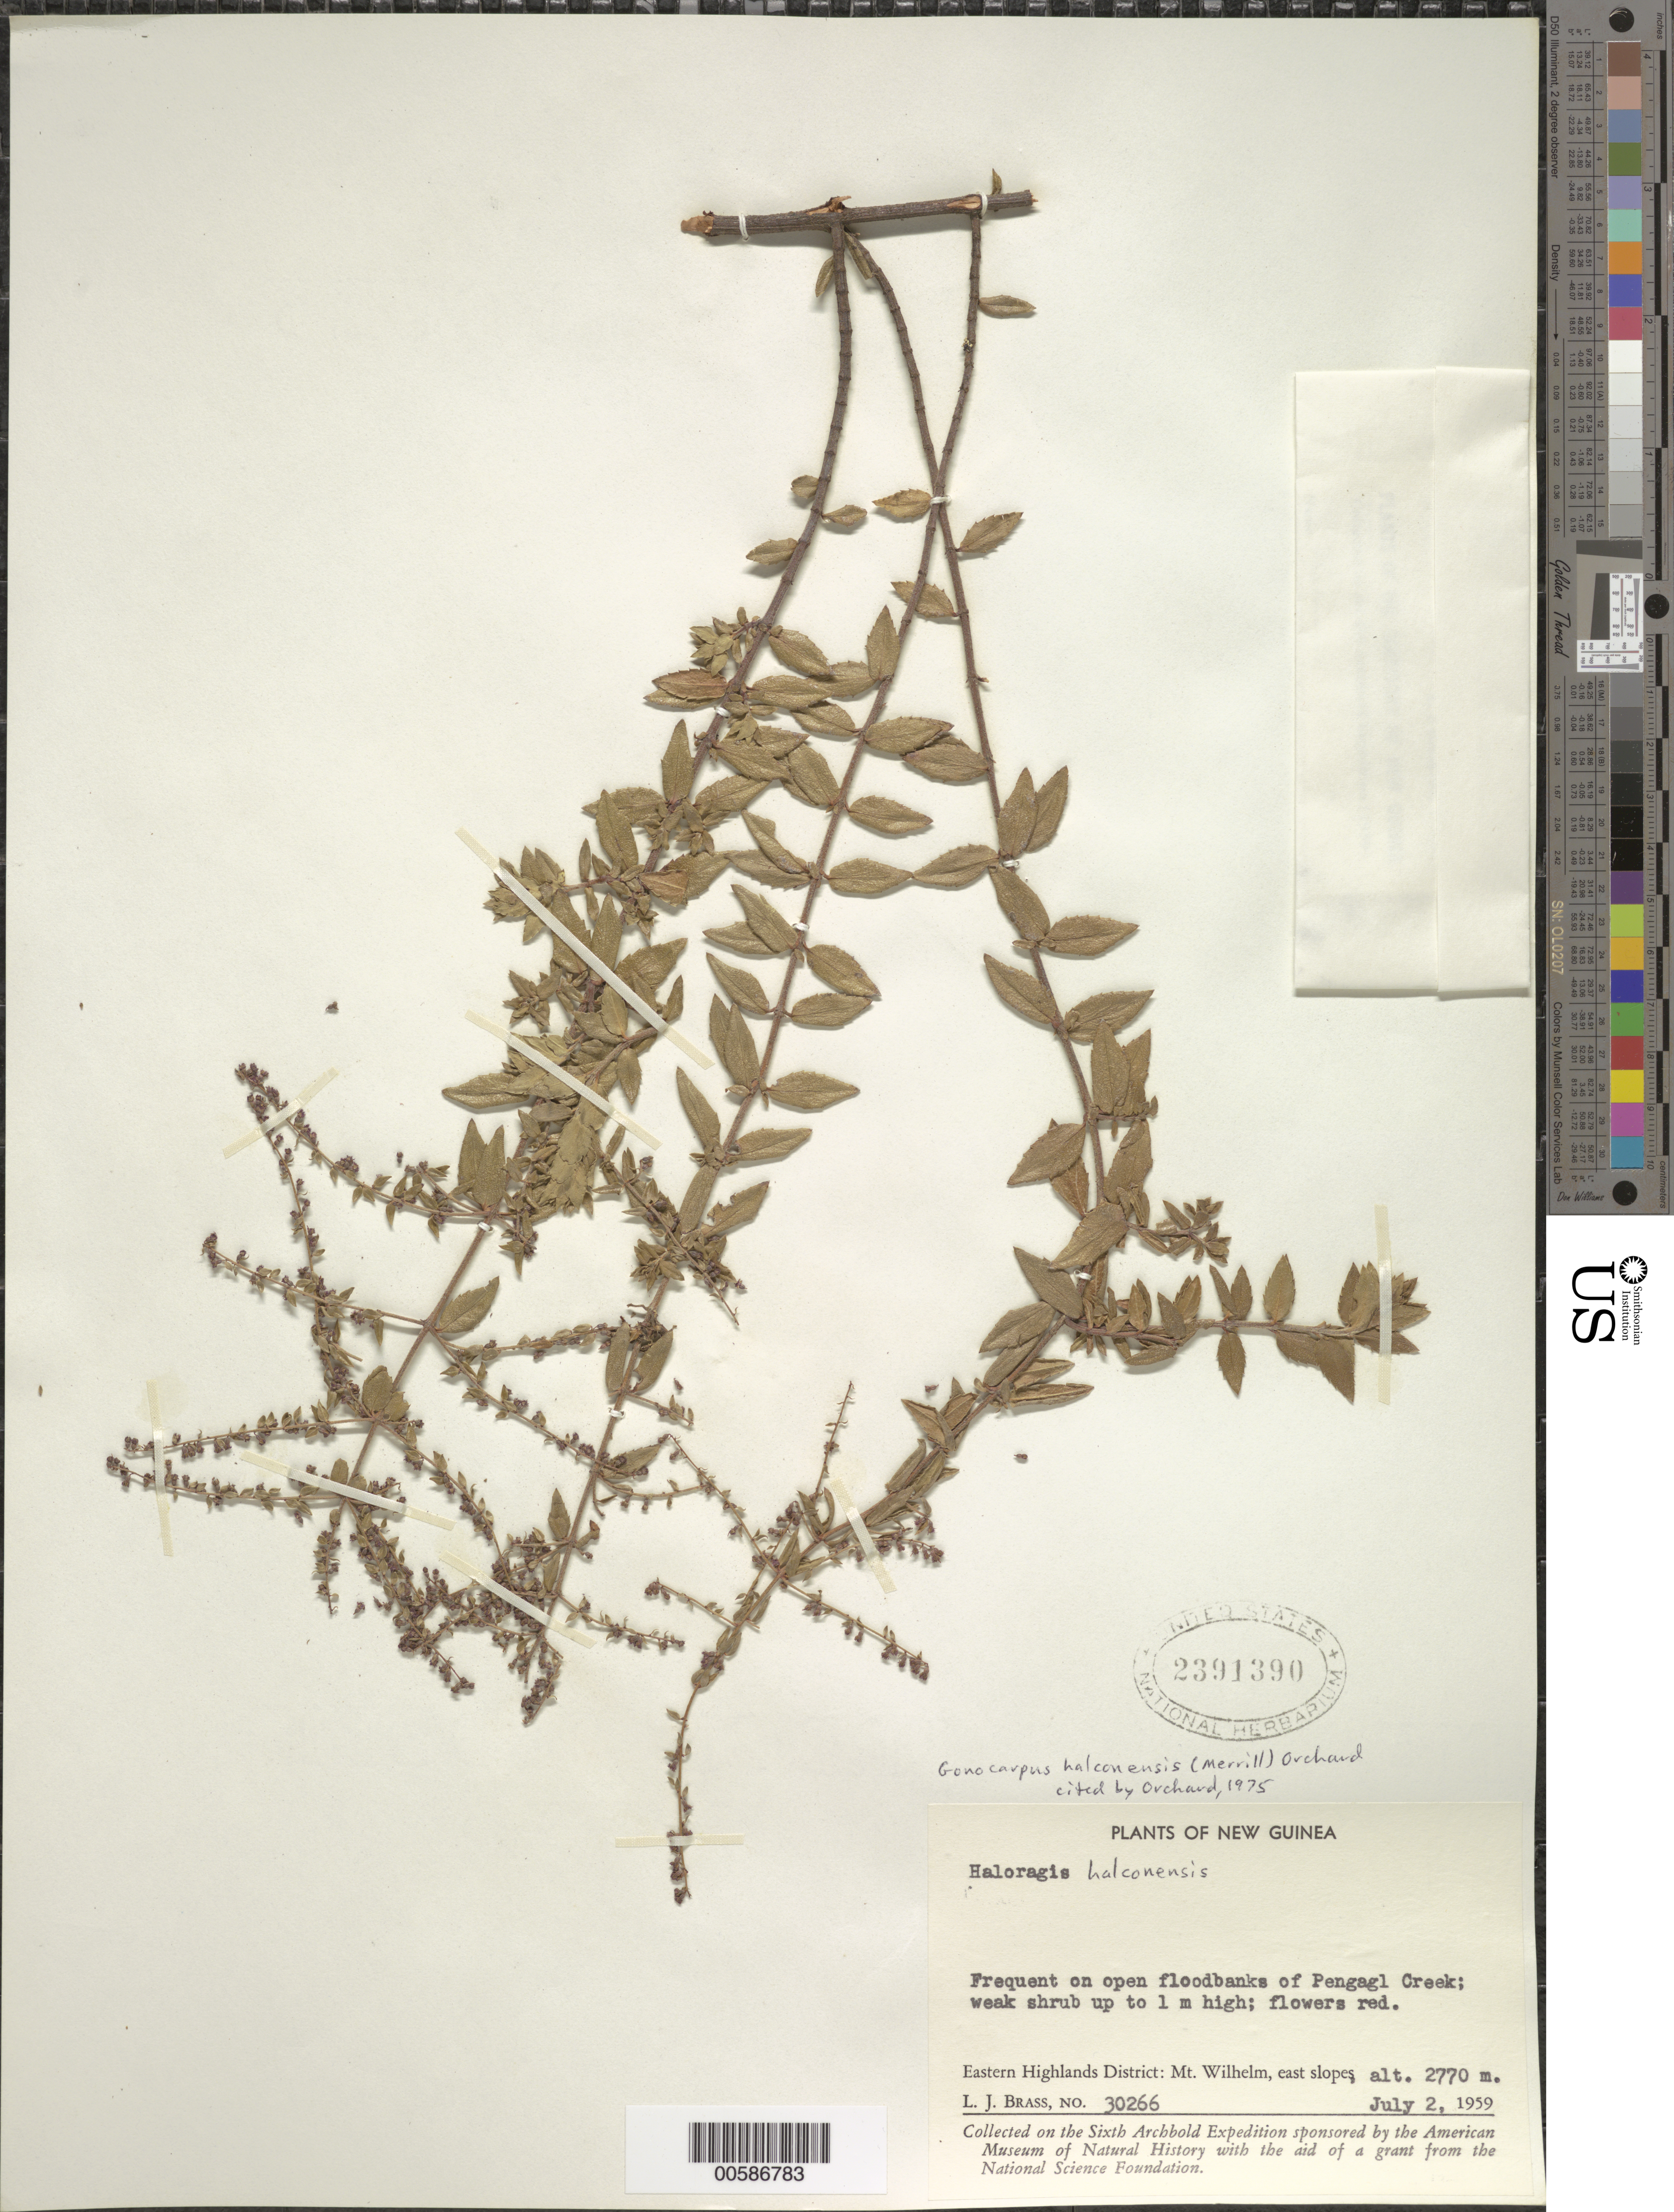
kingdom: Plantae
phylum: Tracheophyta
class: Magnoliopsida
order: Saxifragales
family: Haloragaceae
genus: Gonocarpus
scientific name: Gonocarpus halconensis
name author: (Merr.) Orchard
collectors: L. J. Brass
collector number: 30266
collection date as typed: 02 Jul 1959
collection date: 1959-07-02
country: Papua New Guinea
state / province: Eastern Highlands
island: New Guinea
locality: Mt. Wilhelm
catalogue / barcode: US 2391390